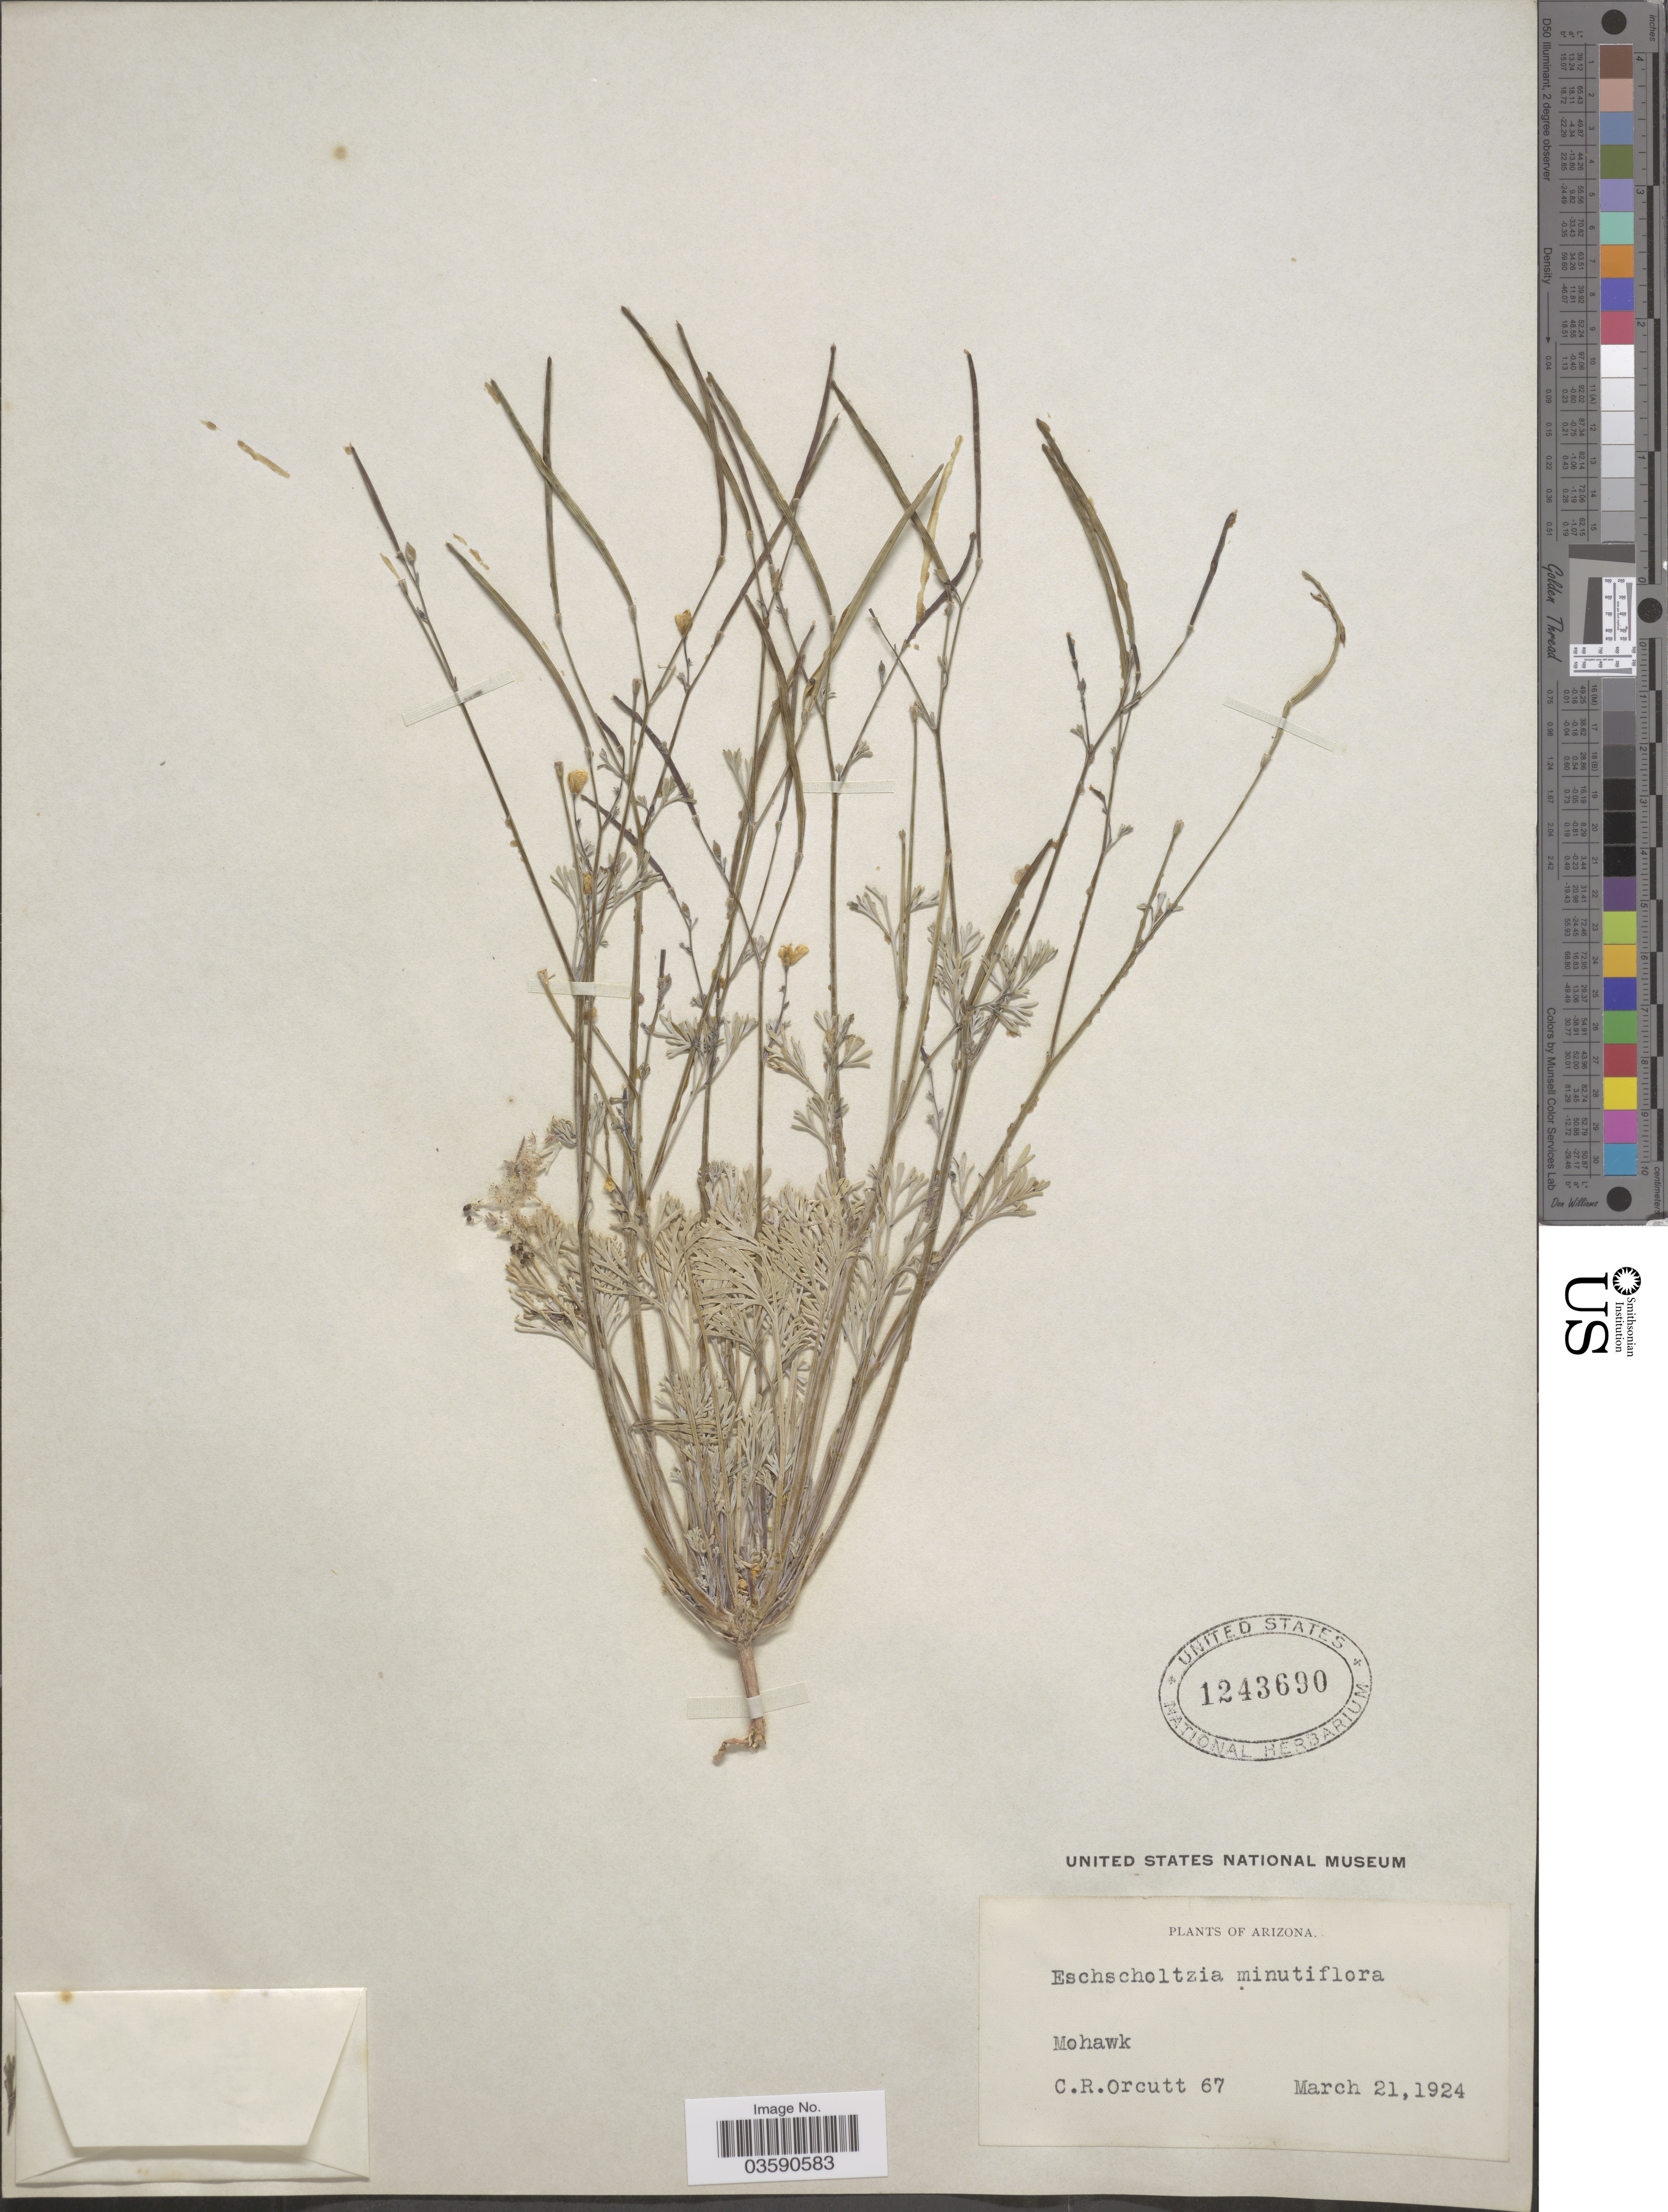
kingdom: Plantae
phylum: Tracheophyta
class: Magnoliopsida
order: Ranunculales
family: Papaveraceae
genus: Eschscholzia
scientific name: Eschscholzia minuscula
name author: Greene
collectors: C. R. Orcutt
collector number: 67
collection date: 1924-03-21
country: United States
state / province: Arizona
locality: Mohawk.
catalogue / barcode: US 1243690